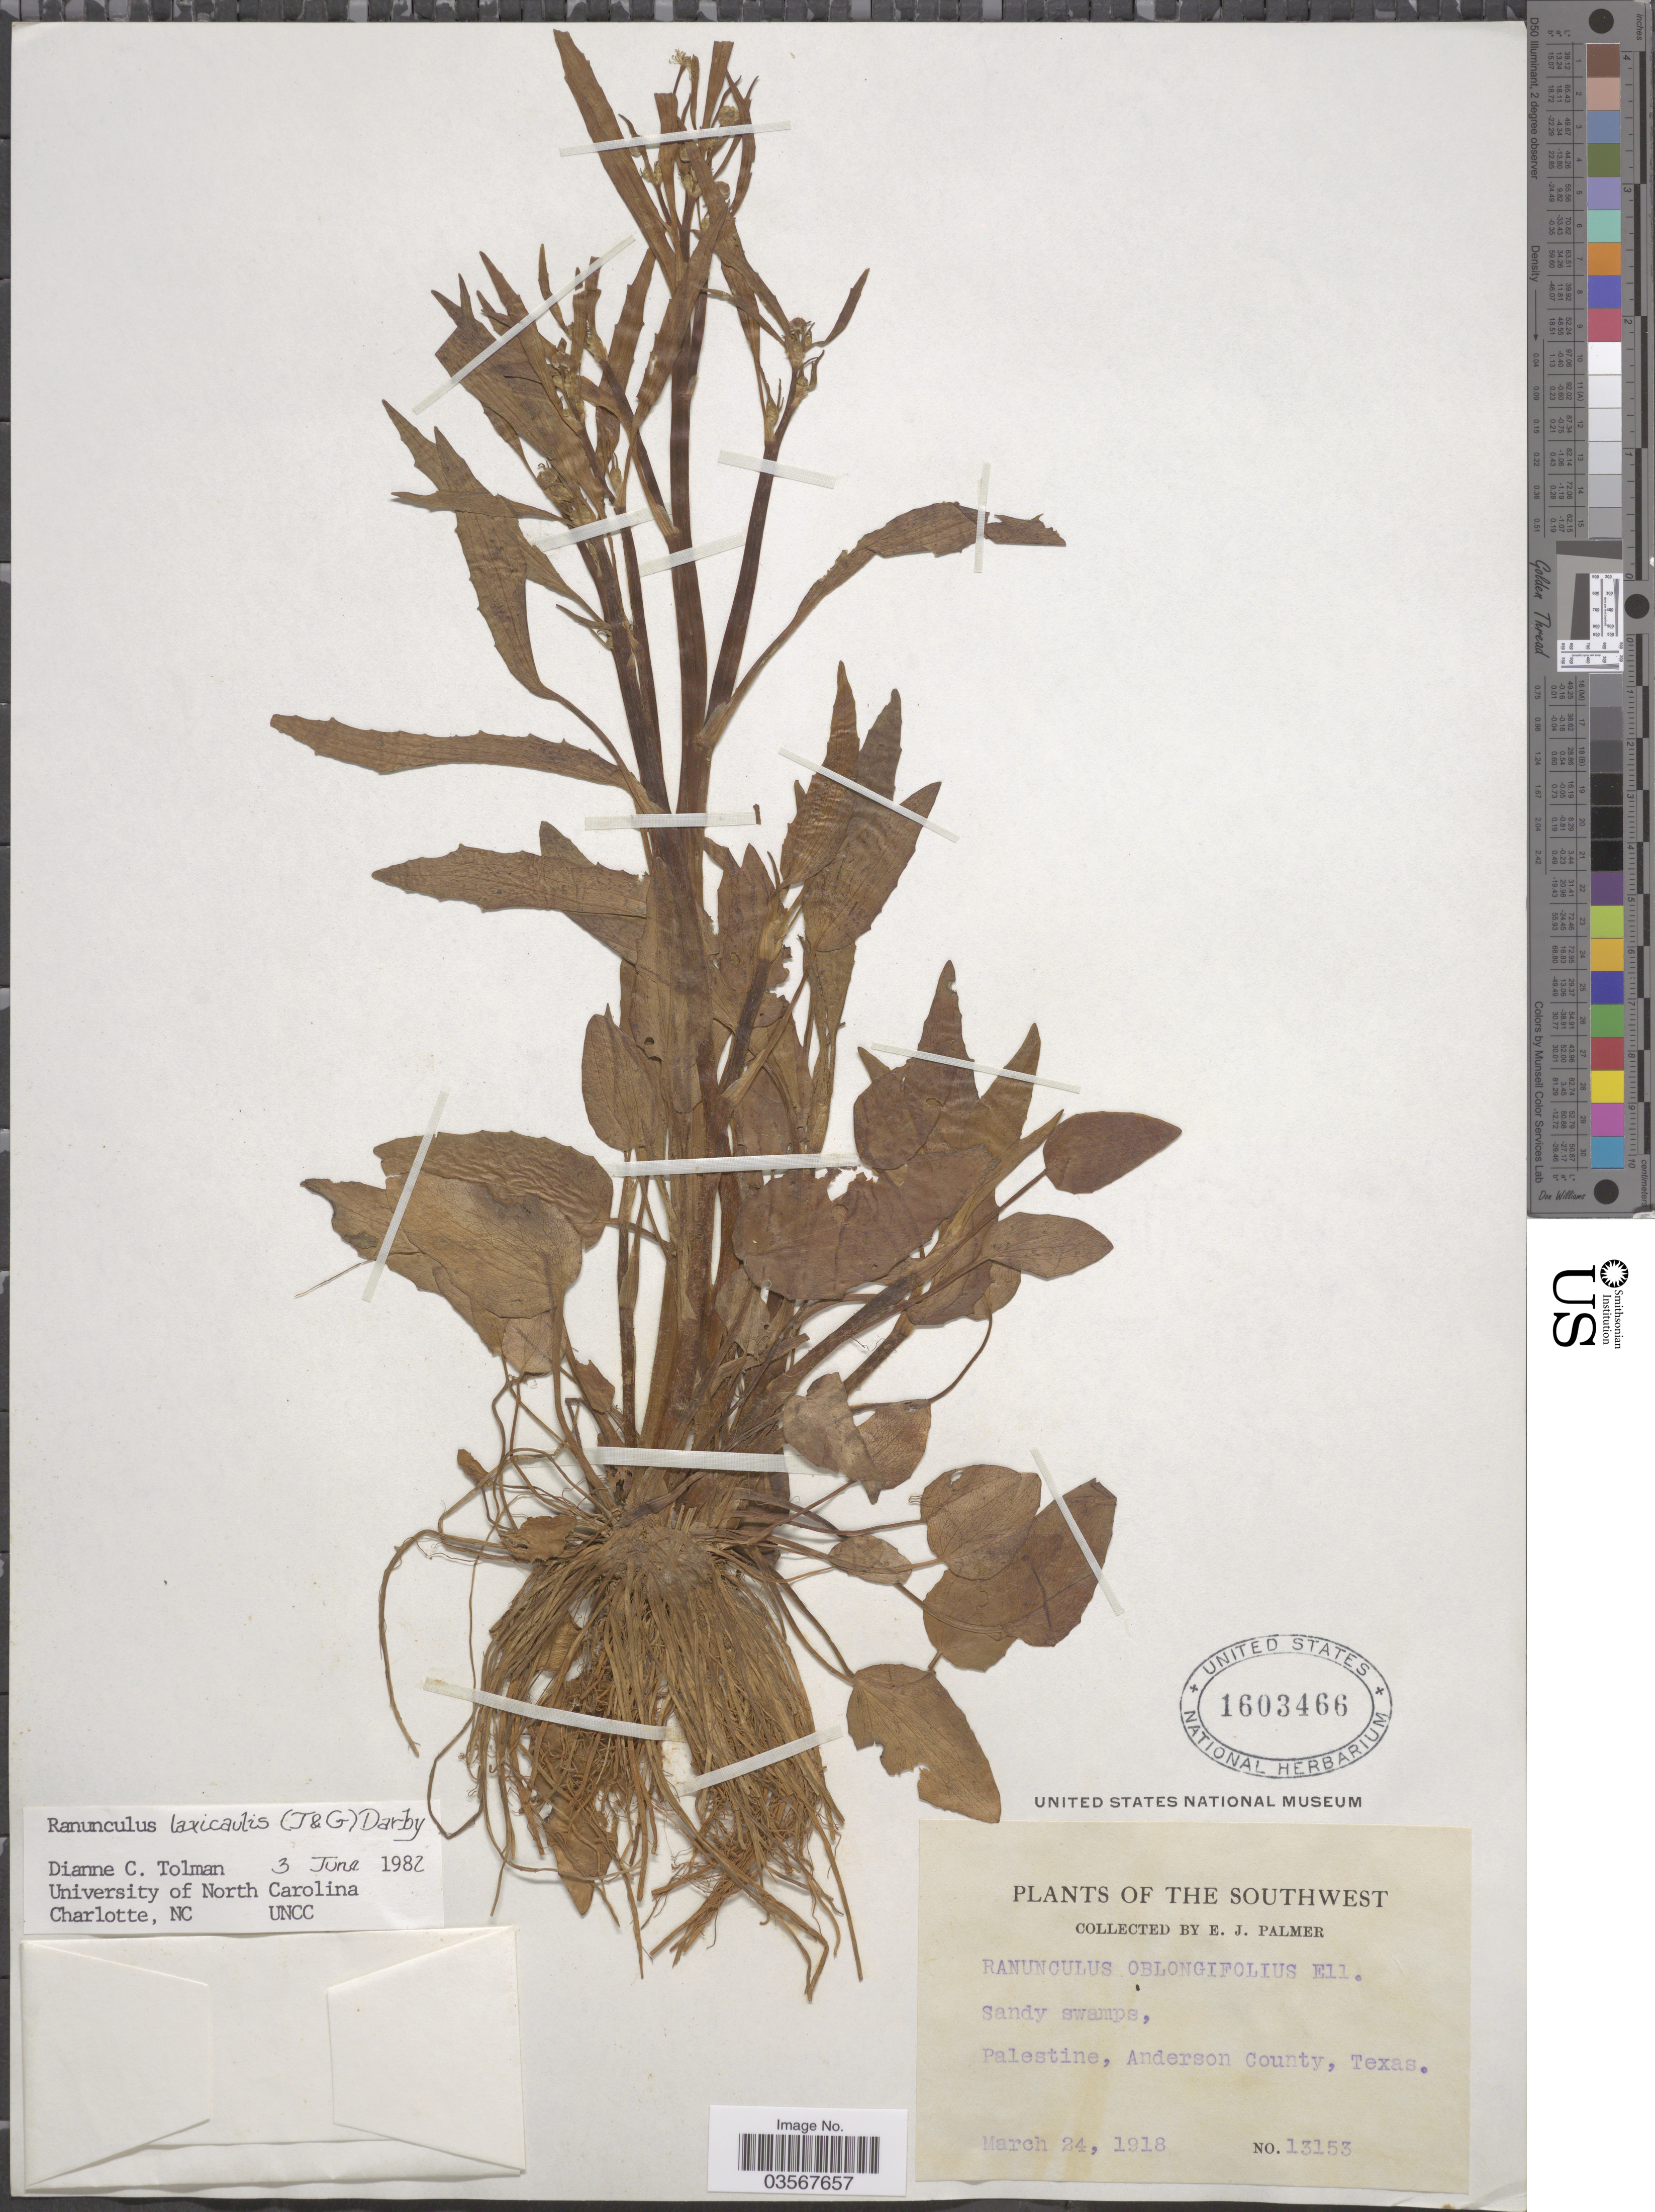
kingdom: Plantae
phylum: Tracheophyta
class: Magnoliopsida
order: Ranunculales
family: Ranunculaceae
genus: Ranunculus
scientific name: Ranunculus laxicaulis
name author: (Torr. & A. Gray) Darby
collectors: E. J. Palmer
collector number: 13153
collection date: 1918-03-24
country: United States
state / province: Texas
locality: The Southwest. Sandy swamps, Palestine, Anderson County.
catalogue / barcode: US 1603466